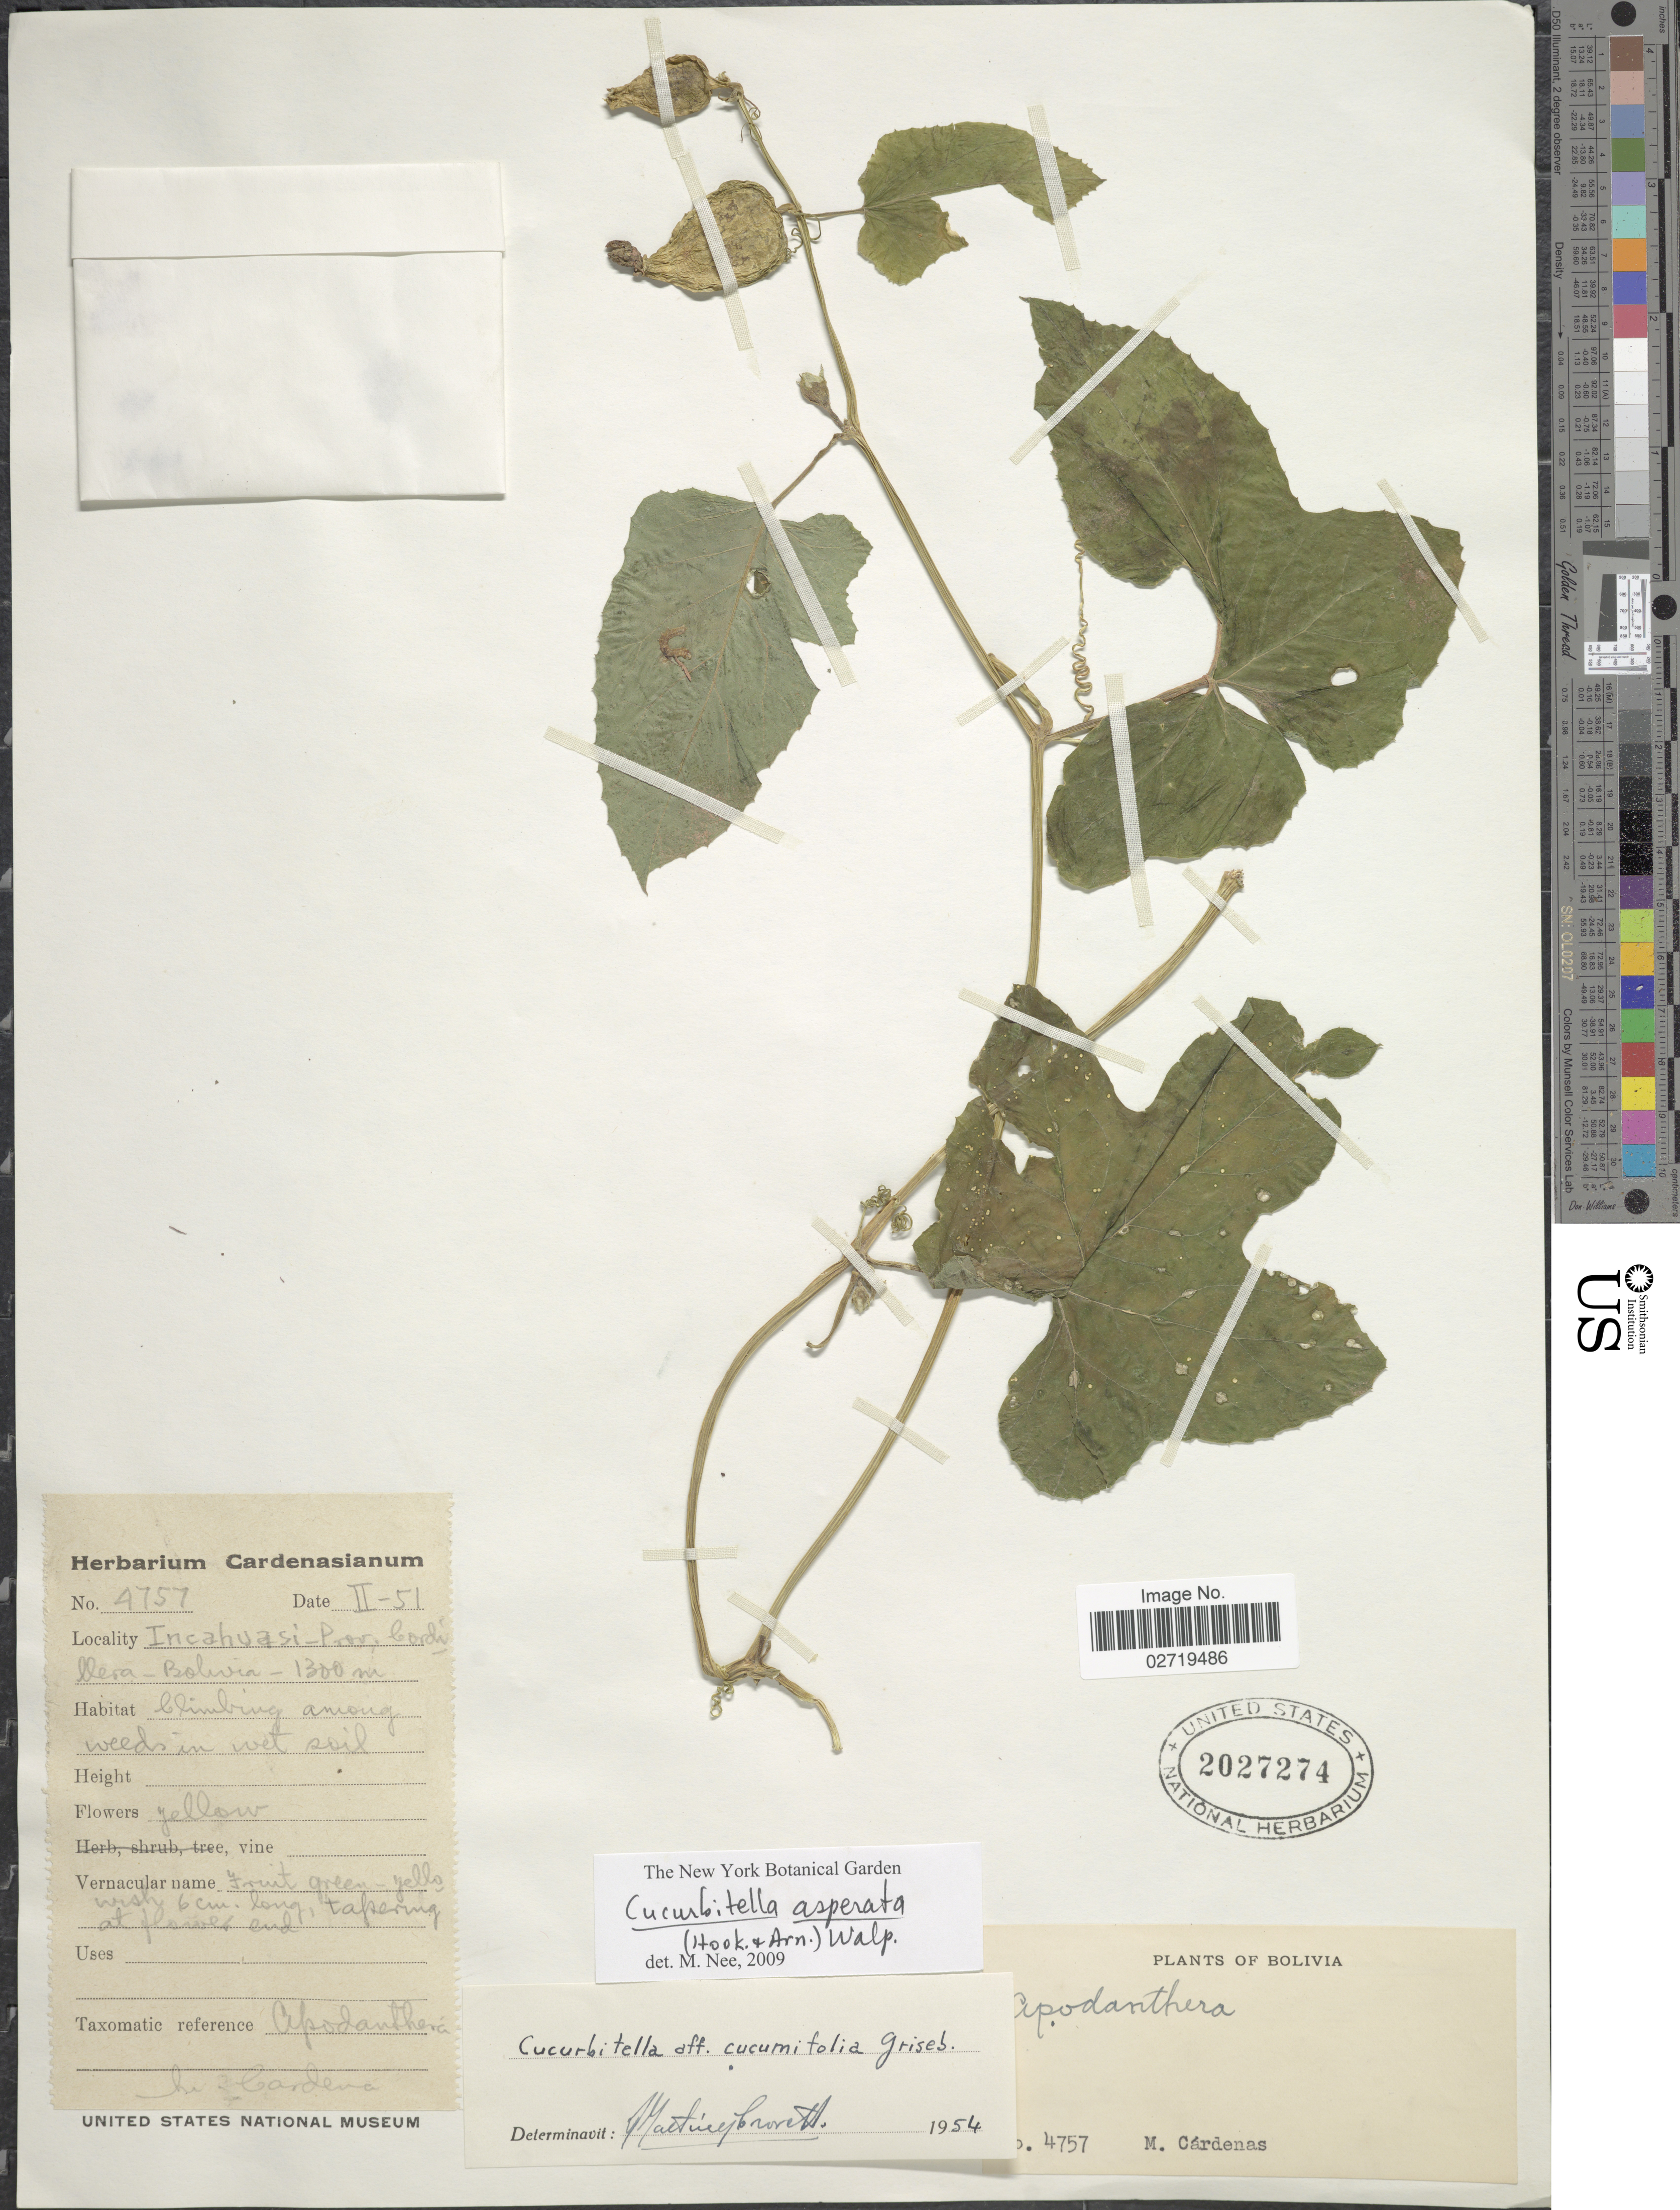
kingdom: Plantae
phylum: Tracheophyta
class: Magnoliopsida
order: Cucurbitales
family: Cucurbitaceae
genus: Cucurbitella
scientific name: Cucurbitella asperata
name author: (Gillies ex Hook. & Arn.) Walp.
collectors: M. Cárdenas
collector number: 4757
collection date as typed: Transcribed d/m/y: /2/51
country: Bolivia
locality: Incahuasi - Prov. Cordillera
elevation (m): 1300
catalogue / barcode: US 2027274